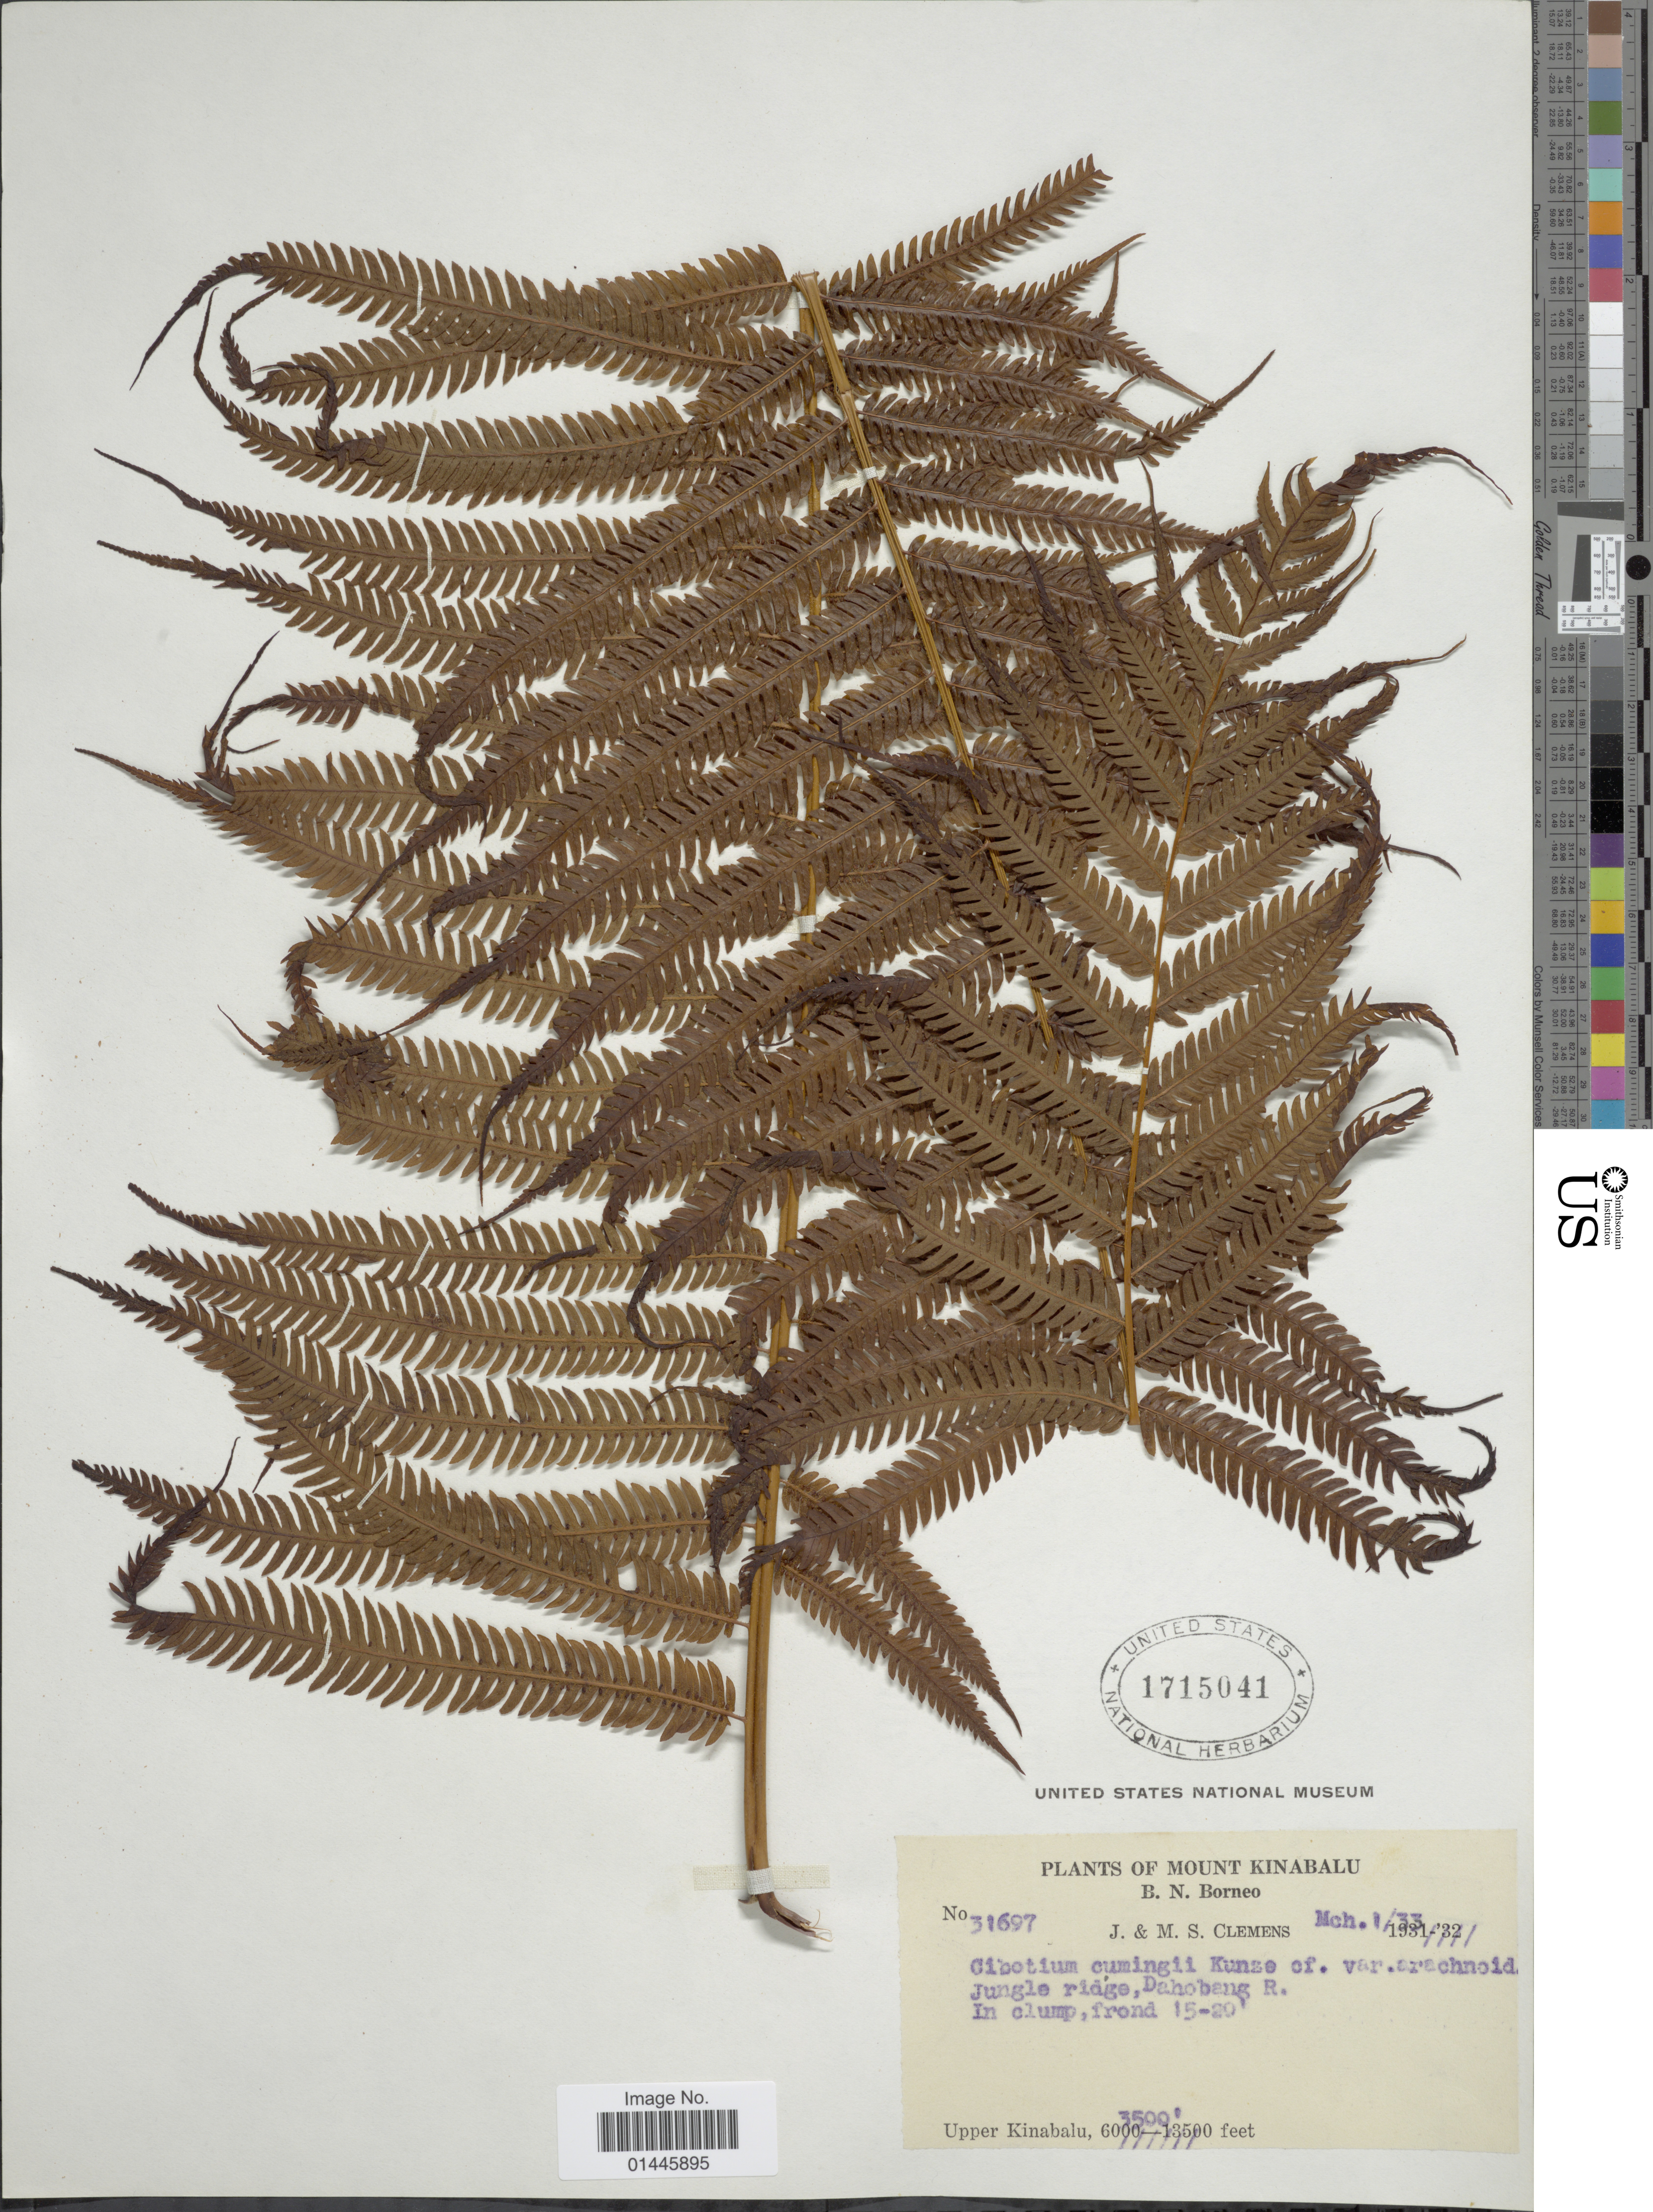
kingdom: Plantae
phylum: Tracheophyta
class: Polypodiopsida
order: Cyatheales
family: Cibotiaceae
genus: Cibotium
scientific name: Cibotium arachnoideum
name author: (C. Chr.) Holttum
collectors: J. Clemens & M. S. Clemens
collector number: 31697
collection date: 1933-03-01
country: Malaysia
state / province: Sabah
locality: Mount Kinalabu, B.N. Borneo, Upper Kinabalu, jungle ridge, Dahobang R.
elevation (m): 5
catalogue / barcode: US 1715041